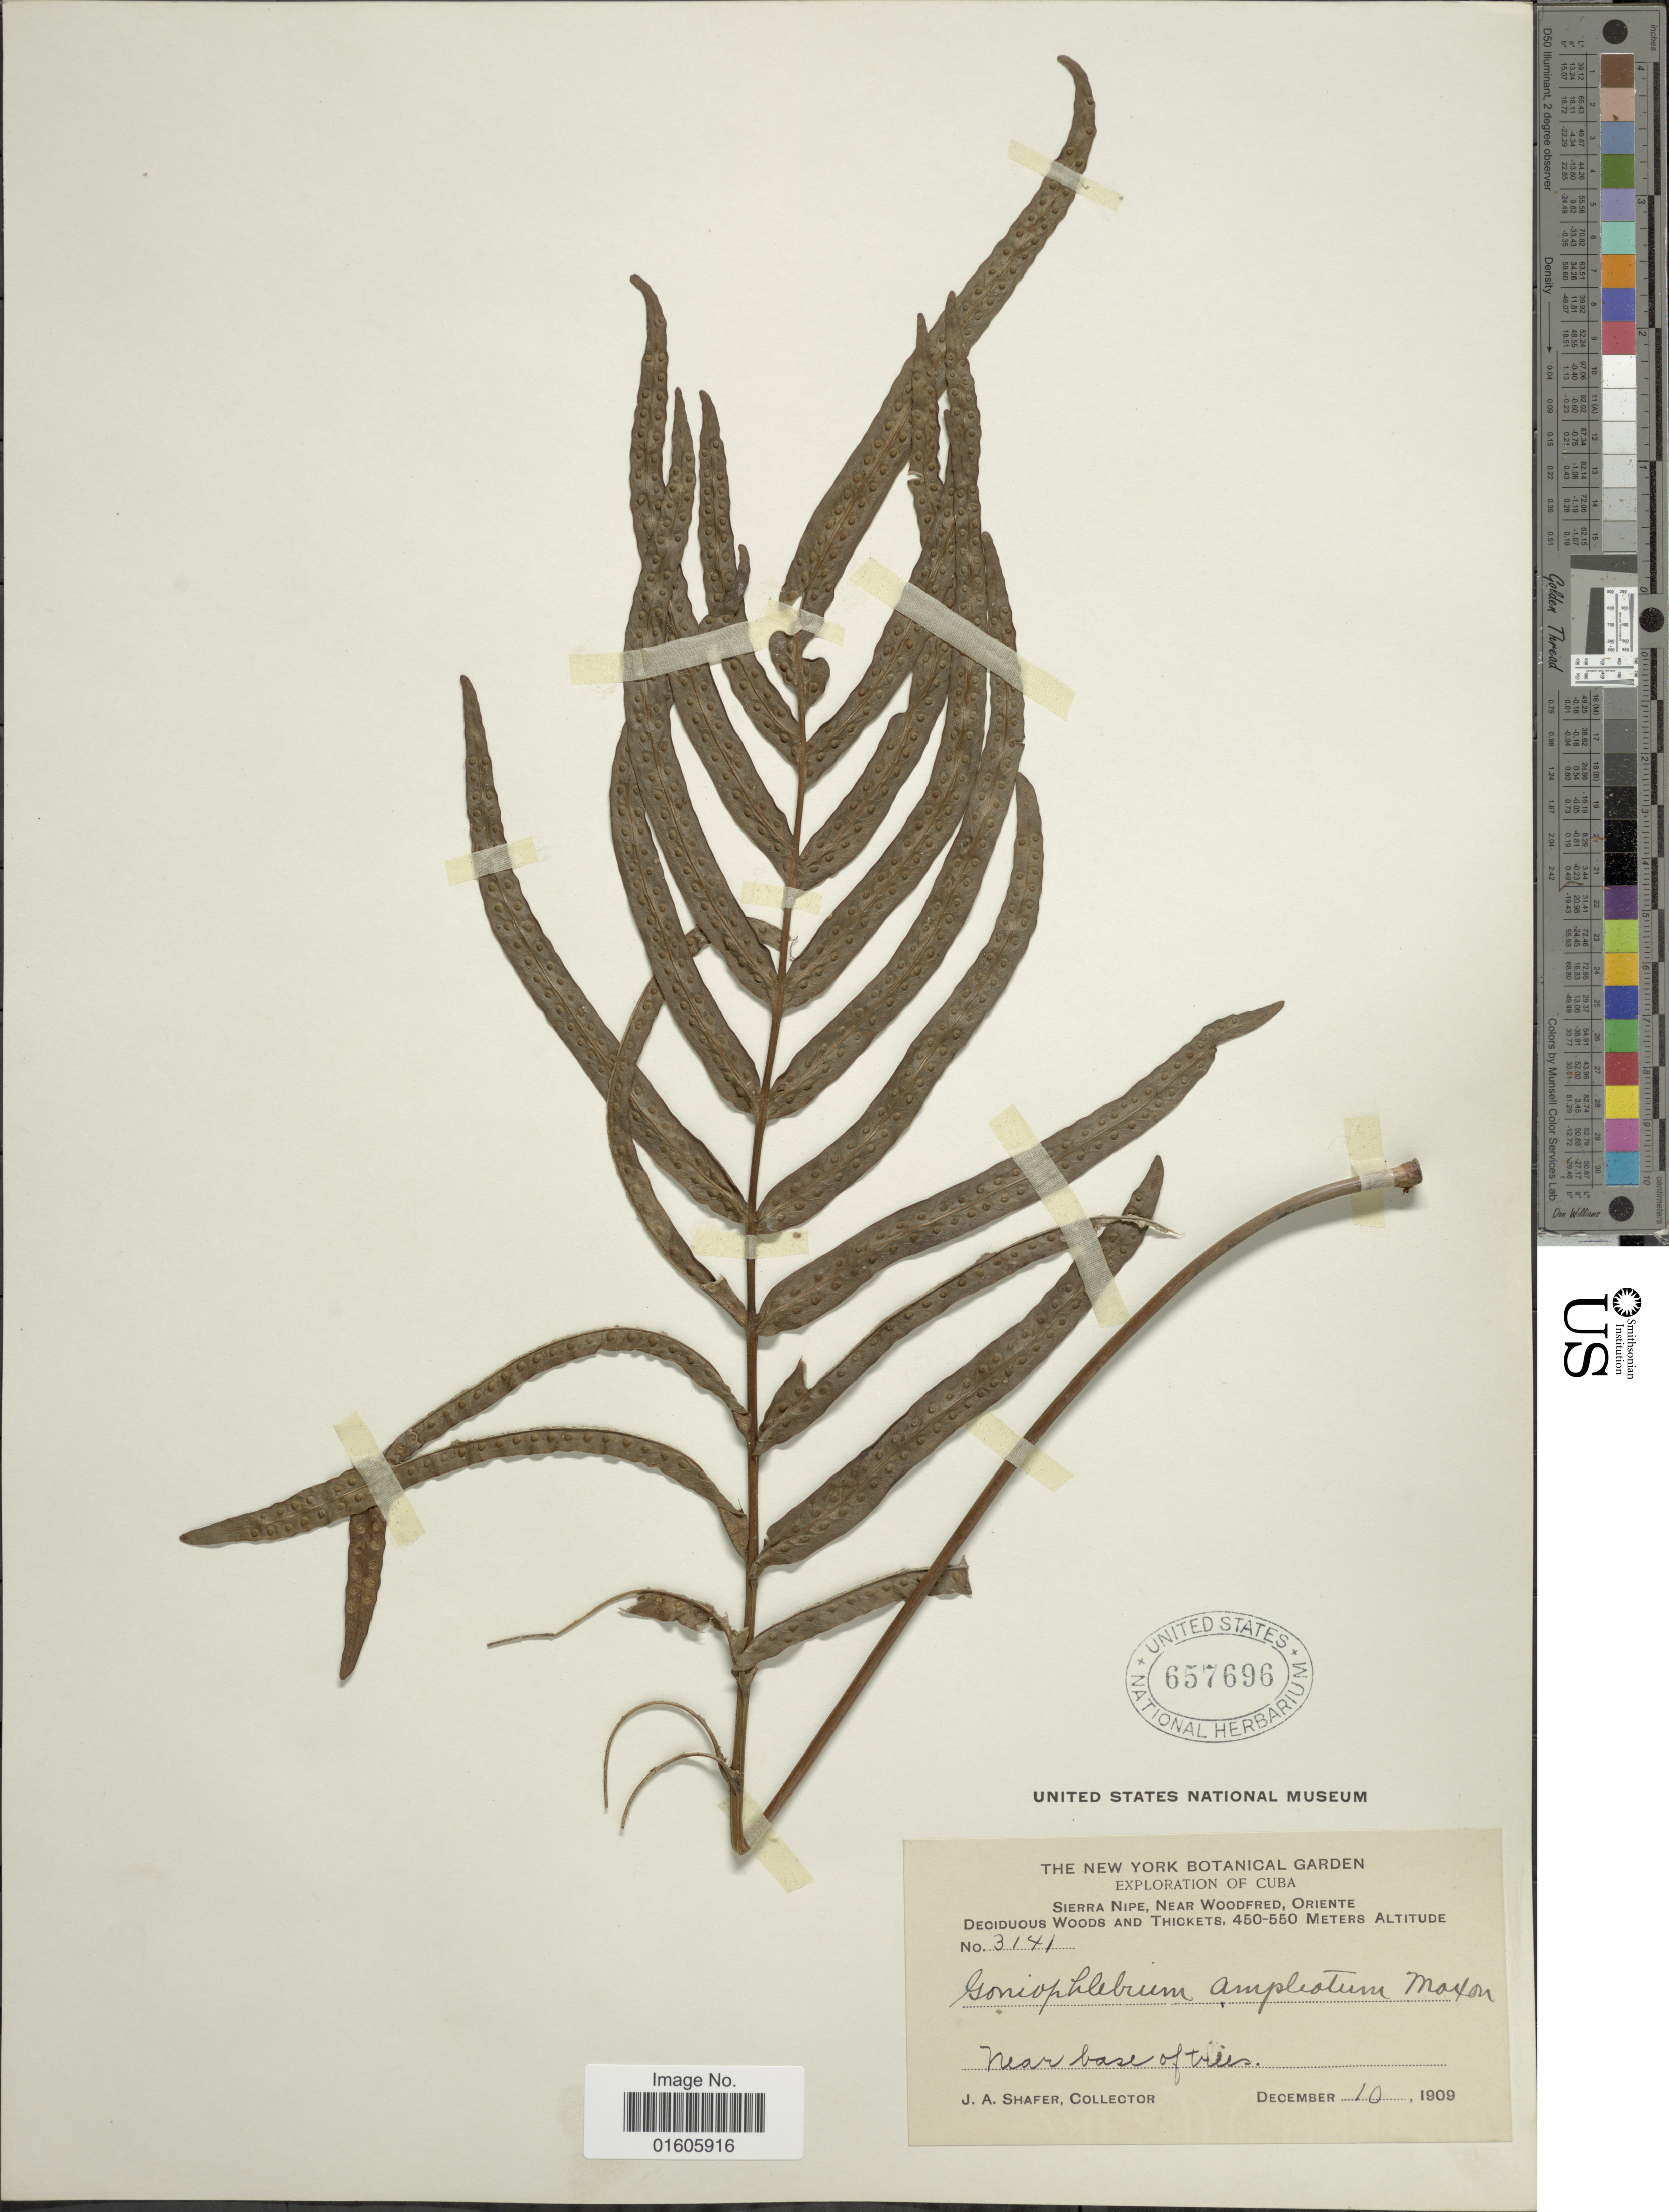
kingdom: Plantae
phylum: Tracheophyta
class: Polypodiopsida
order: Polypodiales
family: Polypodiaceae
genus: Serpocaulon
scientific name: Serpocaulon triseriale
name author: (Sw.) A.R. Sm.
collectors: J. A. Shafer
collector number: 3141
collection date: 1909-12-10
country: Cuba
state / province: Oriente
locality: Sierra Nipe, near Woodfred, Oriente. Deciduous Woods and Thickets.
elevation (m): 450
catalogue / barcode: US 657696